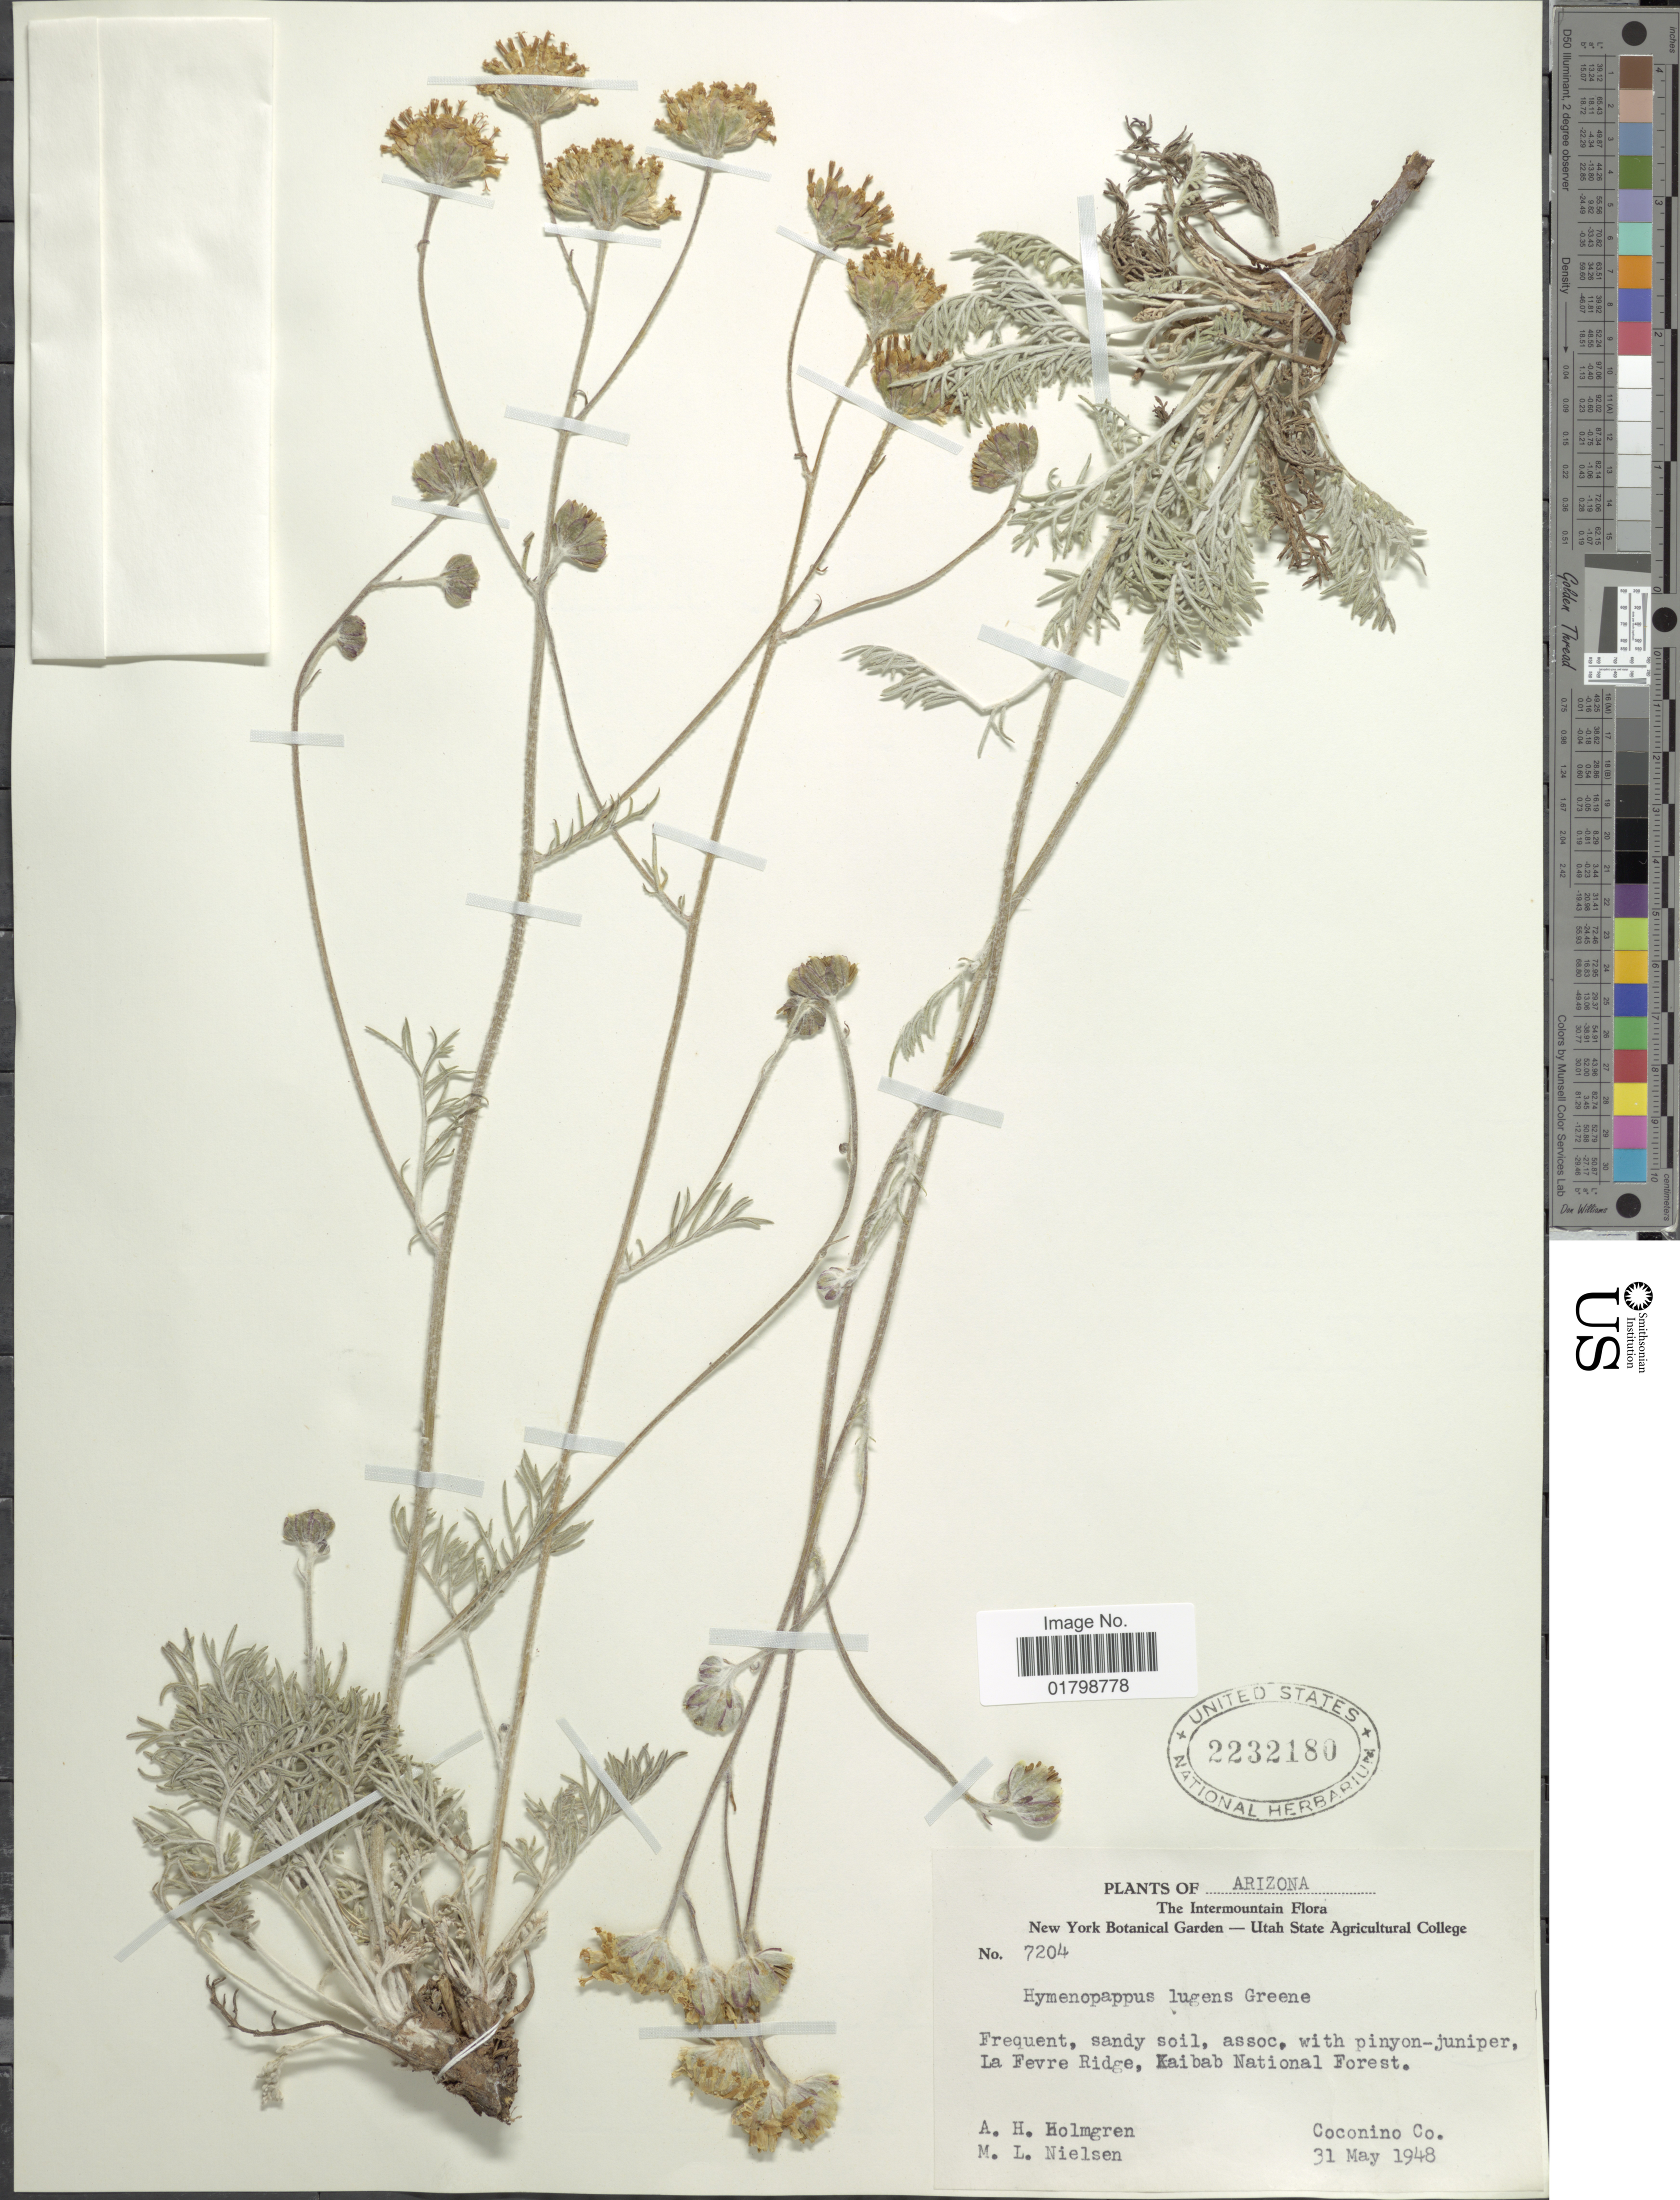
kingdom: Plantae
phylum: Tracheophyta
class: Magnoliopsida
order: Asterales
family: Asteraceae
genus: Hymenopappus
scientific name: Hymenopappus filifolius var. lugens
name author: (Greene) Jeps.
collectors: A. H. Holmgren & M. Nielsen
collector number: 7204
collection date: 1948-05-31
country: United States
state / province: Arizona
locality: La Fevre Ridge, Kaibab National Forest, Coconino Co.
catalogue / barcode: US 2232180